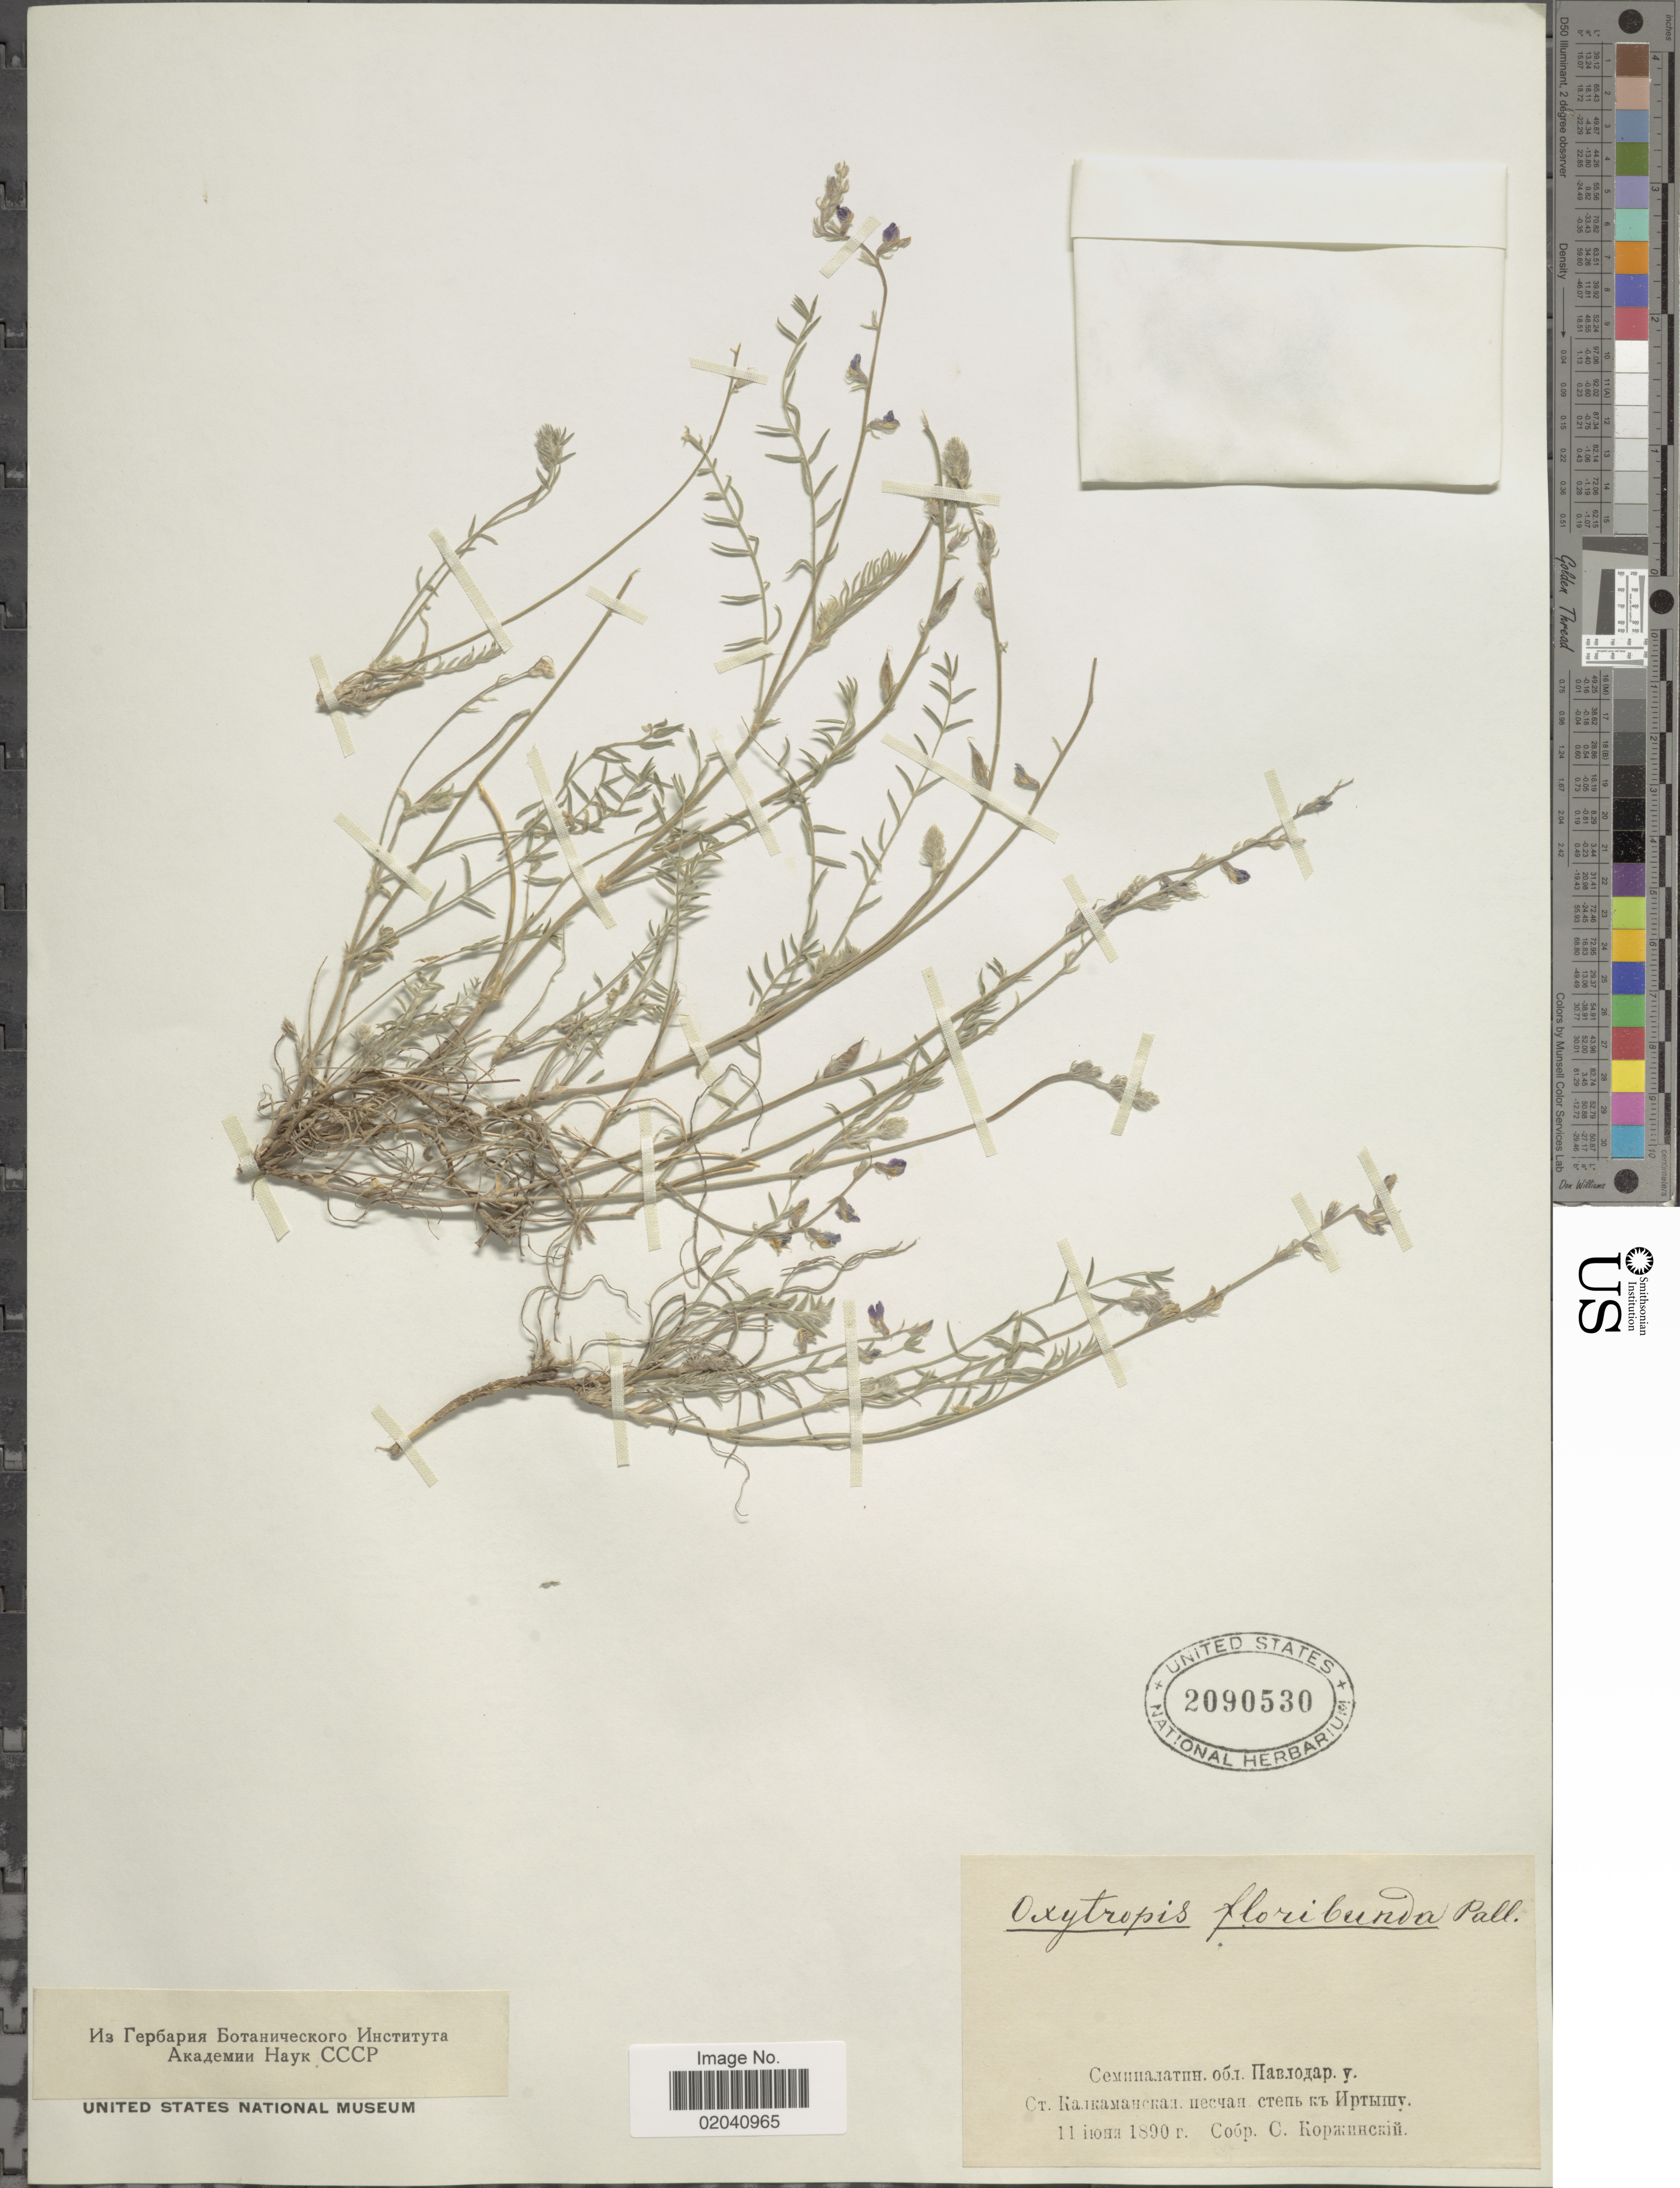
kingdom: Plantae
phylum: Tracheophyta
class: Magnoliopsida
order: Fabales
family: Fabaceae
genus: Oxytropis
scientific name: Oxytropis floribunda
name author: (Pall.) DC.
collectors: S. Korzchinsky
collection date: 1890-01-11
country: Kazakhstan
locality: Irtysh River, Pavlodar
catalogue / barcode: US 2090530